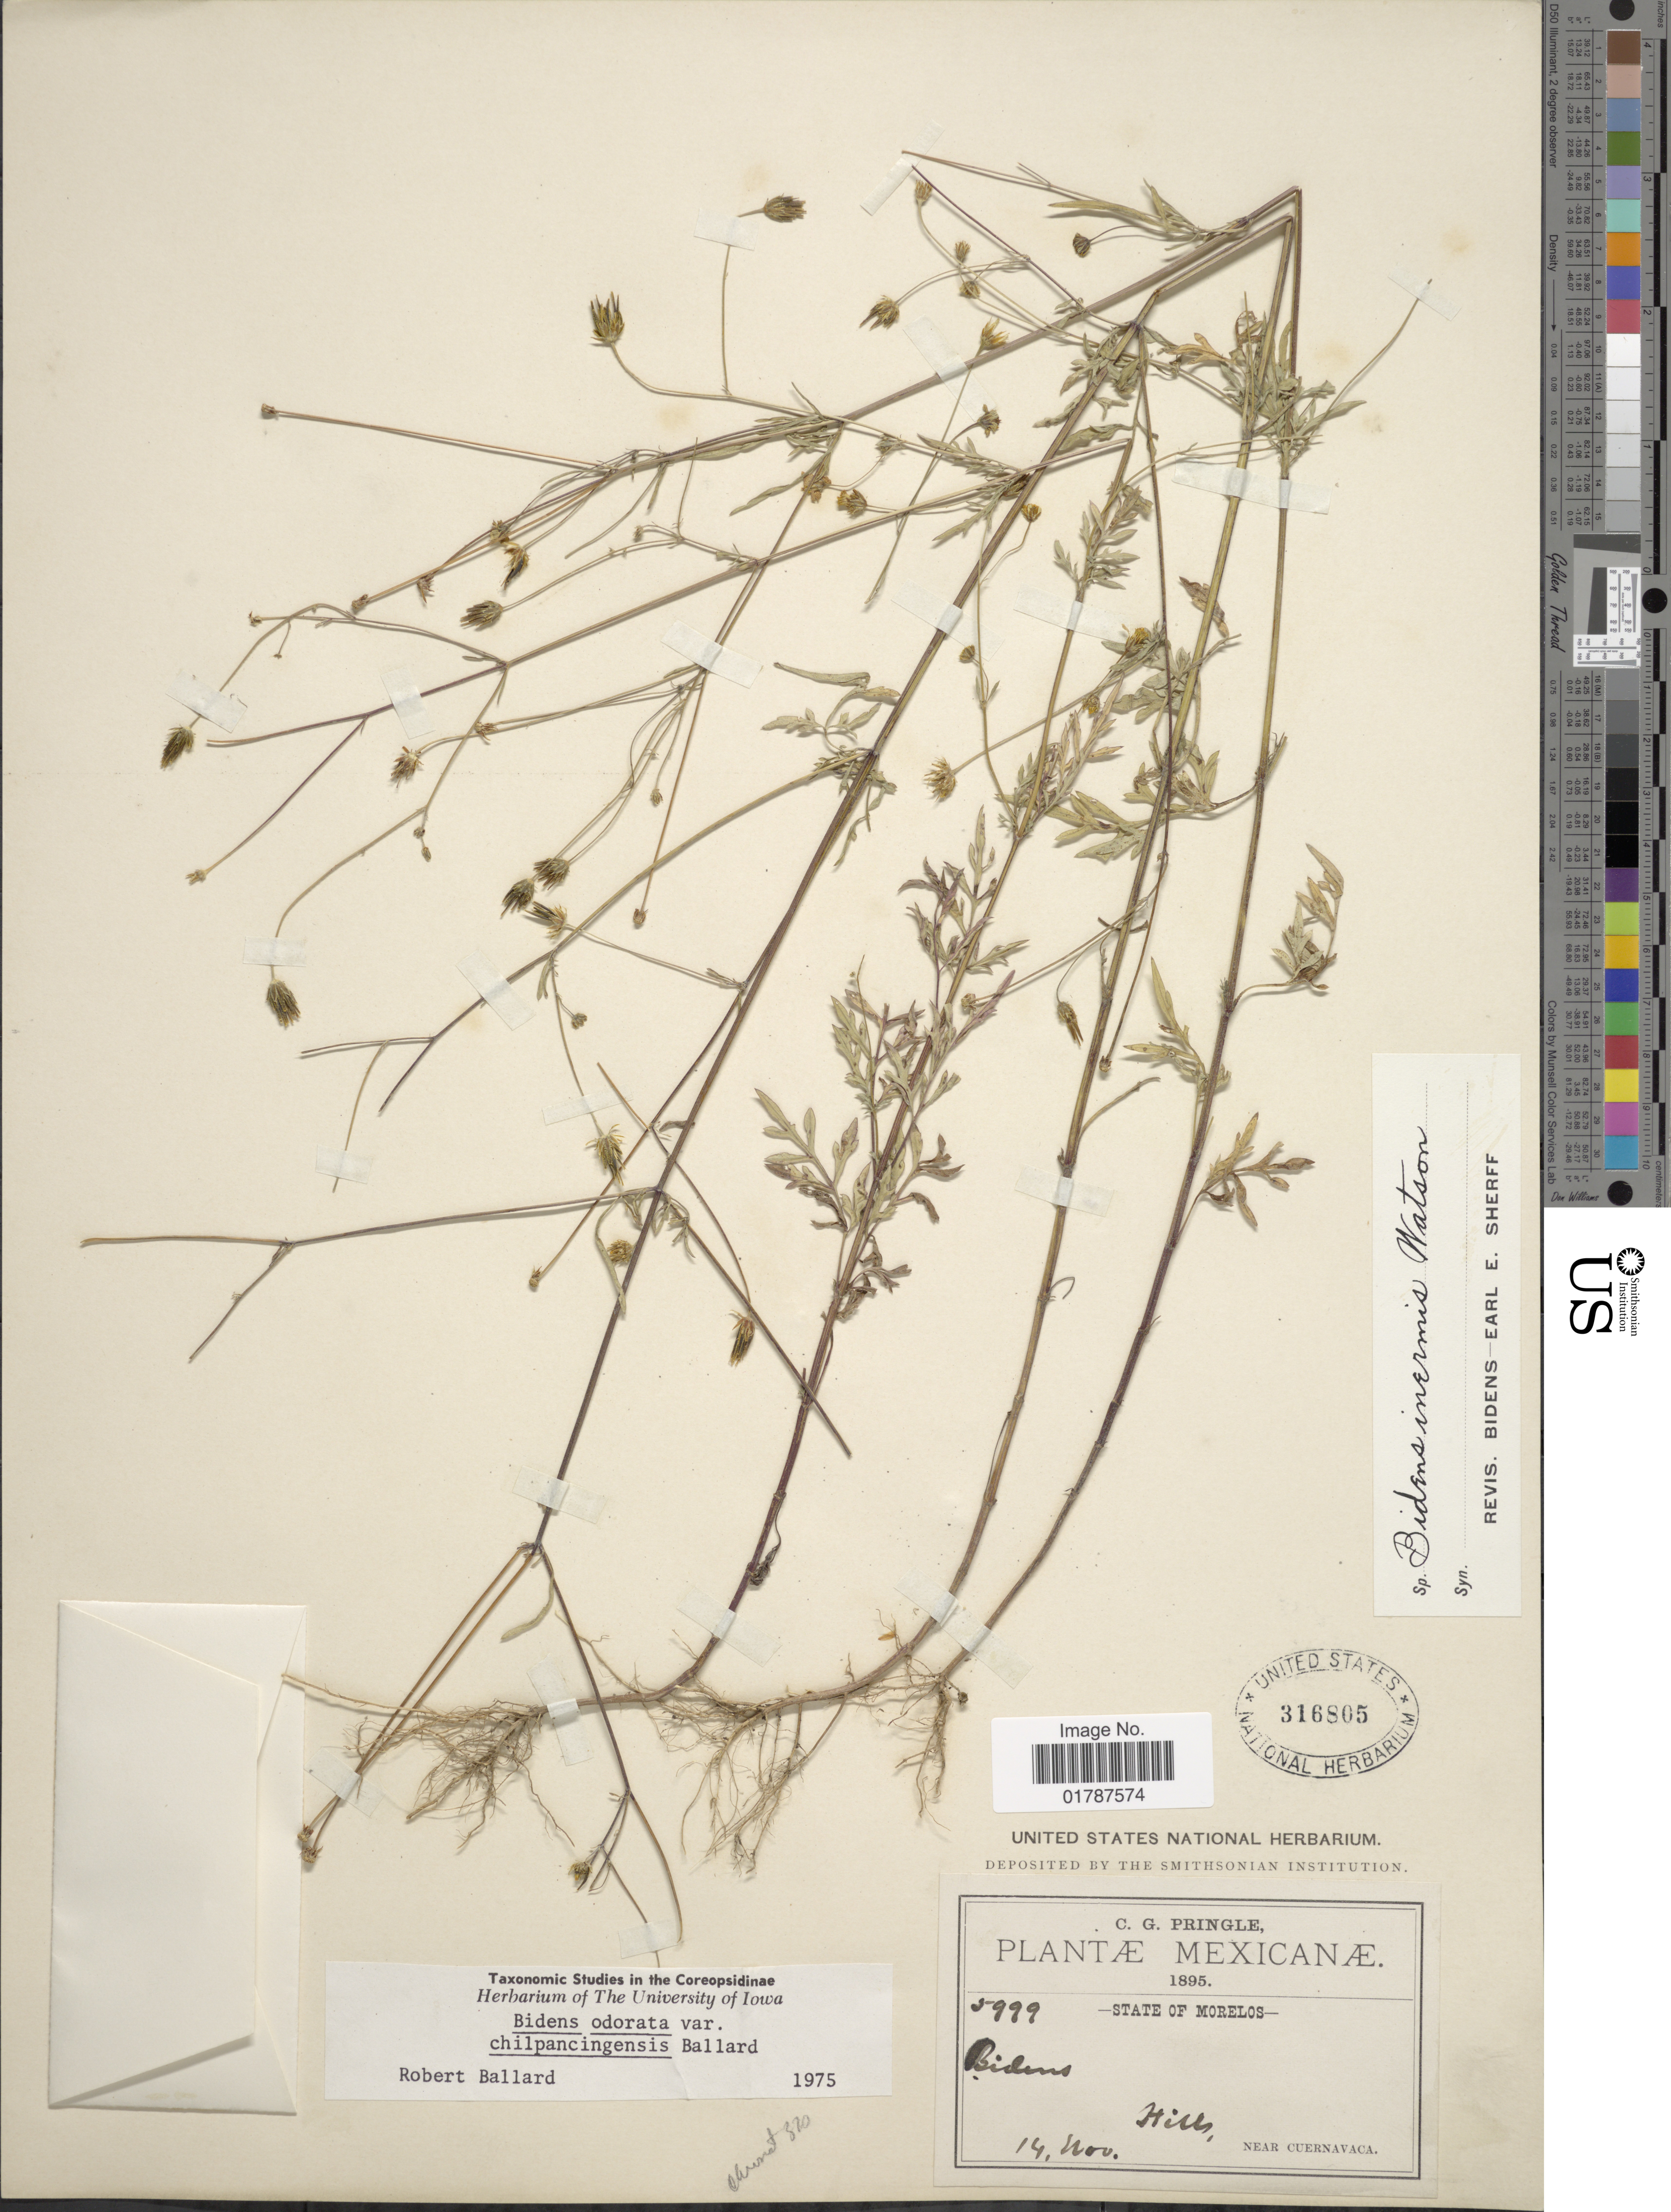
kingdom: Plantae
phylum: Tracheophyta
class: Magnoliopsida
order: Asterales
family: Asteraceae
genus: Bidens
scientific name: Bidens odorata var. chilpancingensis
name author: R.E. Ballard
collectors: C. G. Pringle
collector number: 5999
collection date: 1895-11-14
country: Mexico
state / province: Morelos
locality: State of Morelos, Hill, near Cuernavaca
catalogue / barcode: US 316805